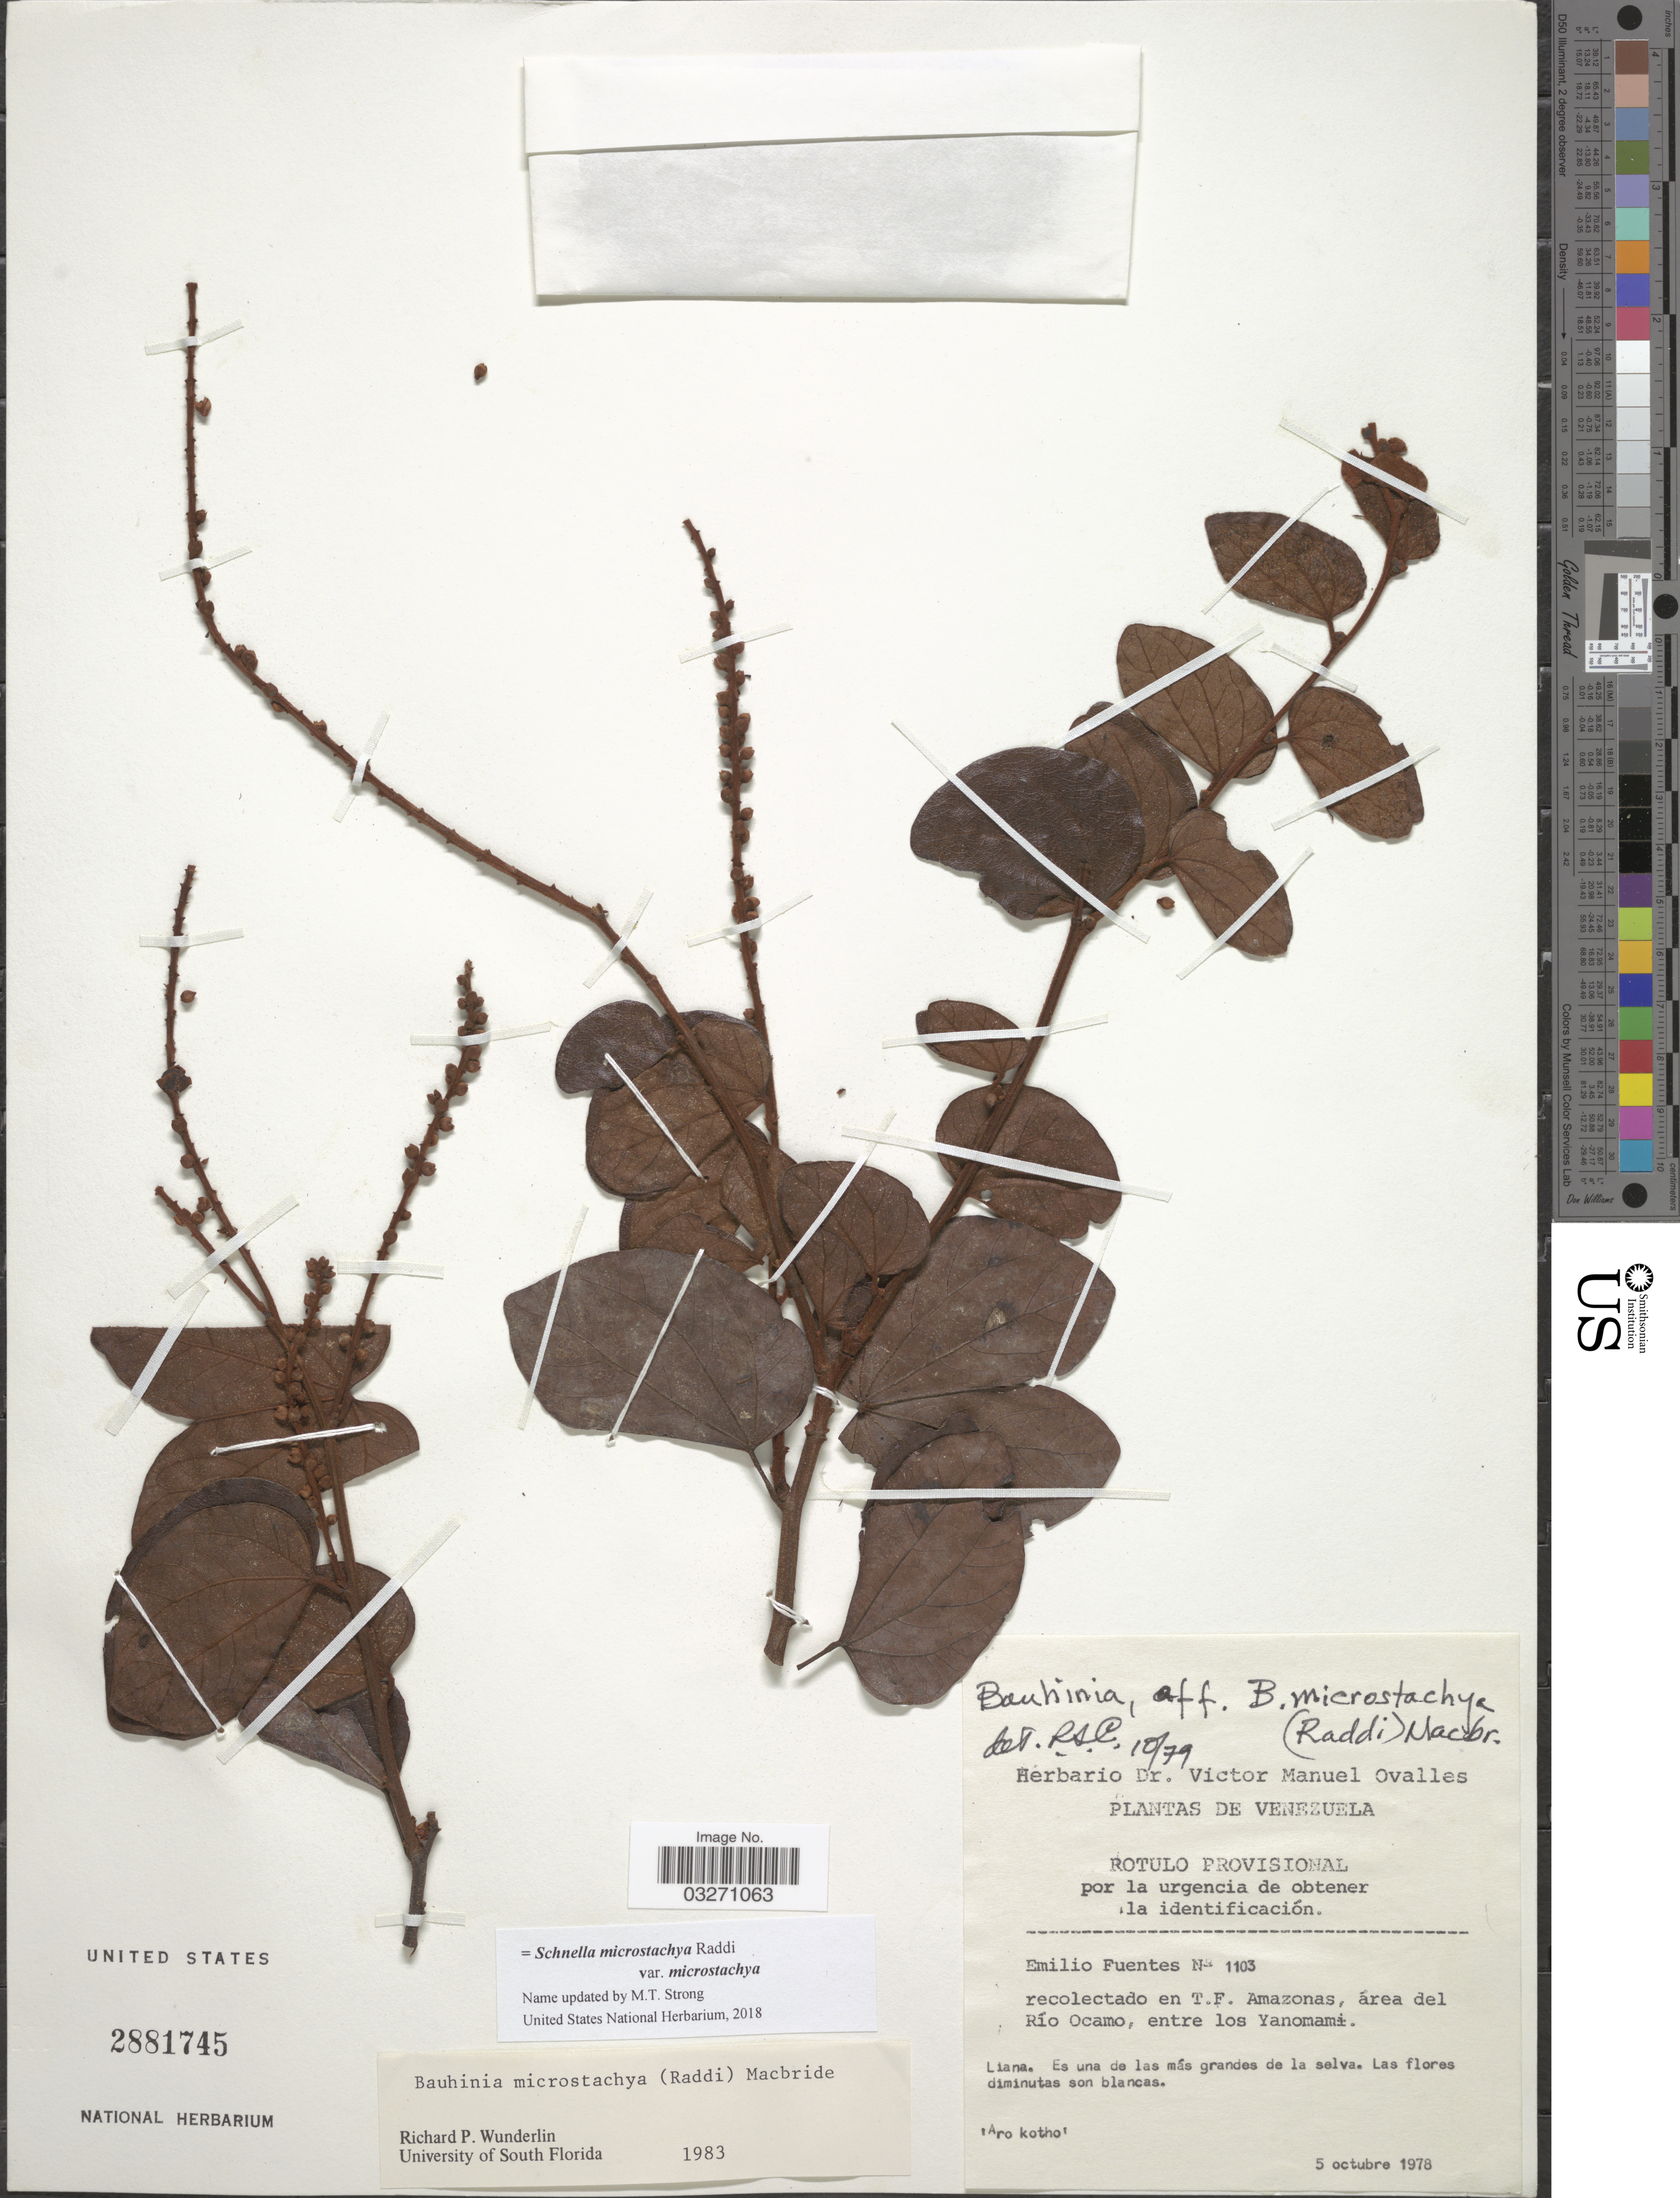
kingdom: Plantae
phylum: Tracheophyta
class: Magnoliopsida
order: Fabales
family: Fabaceae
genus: Schnella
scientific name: Schnella microstachya var. microstachya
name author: Raddi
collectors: E. Fuentes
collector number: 1103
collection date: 1978-10-05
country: Venezuela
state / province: Amazonas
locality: T. F. Amazonas, área del Río Ocamo, entre los Yanomami.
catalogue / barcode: US 2881745